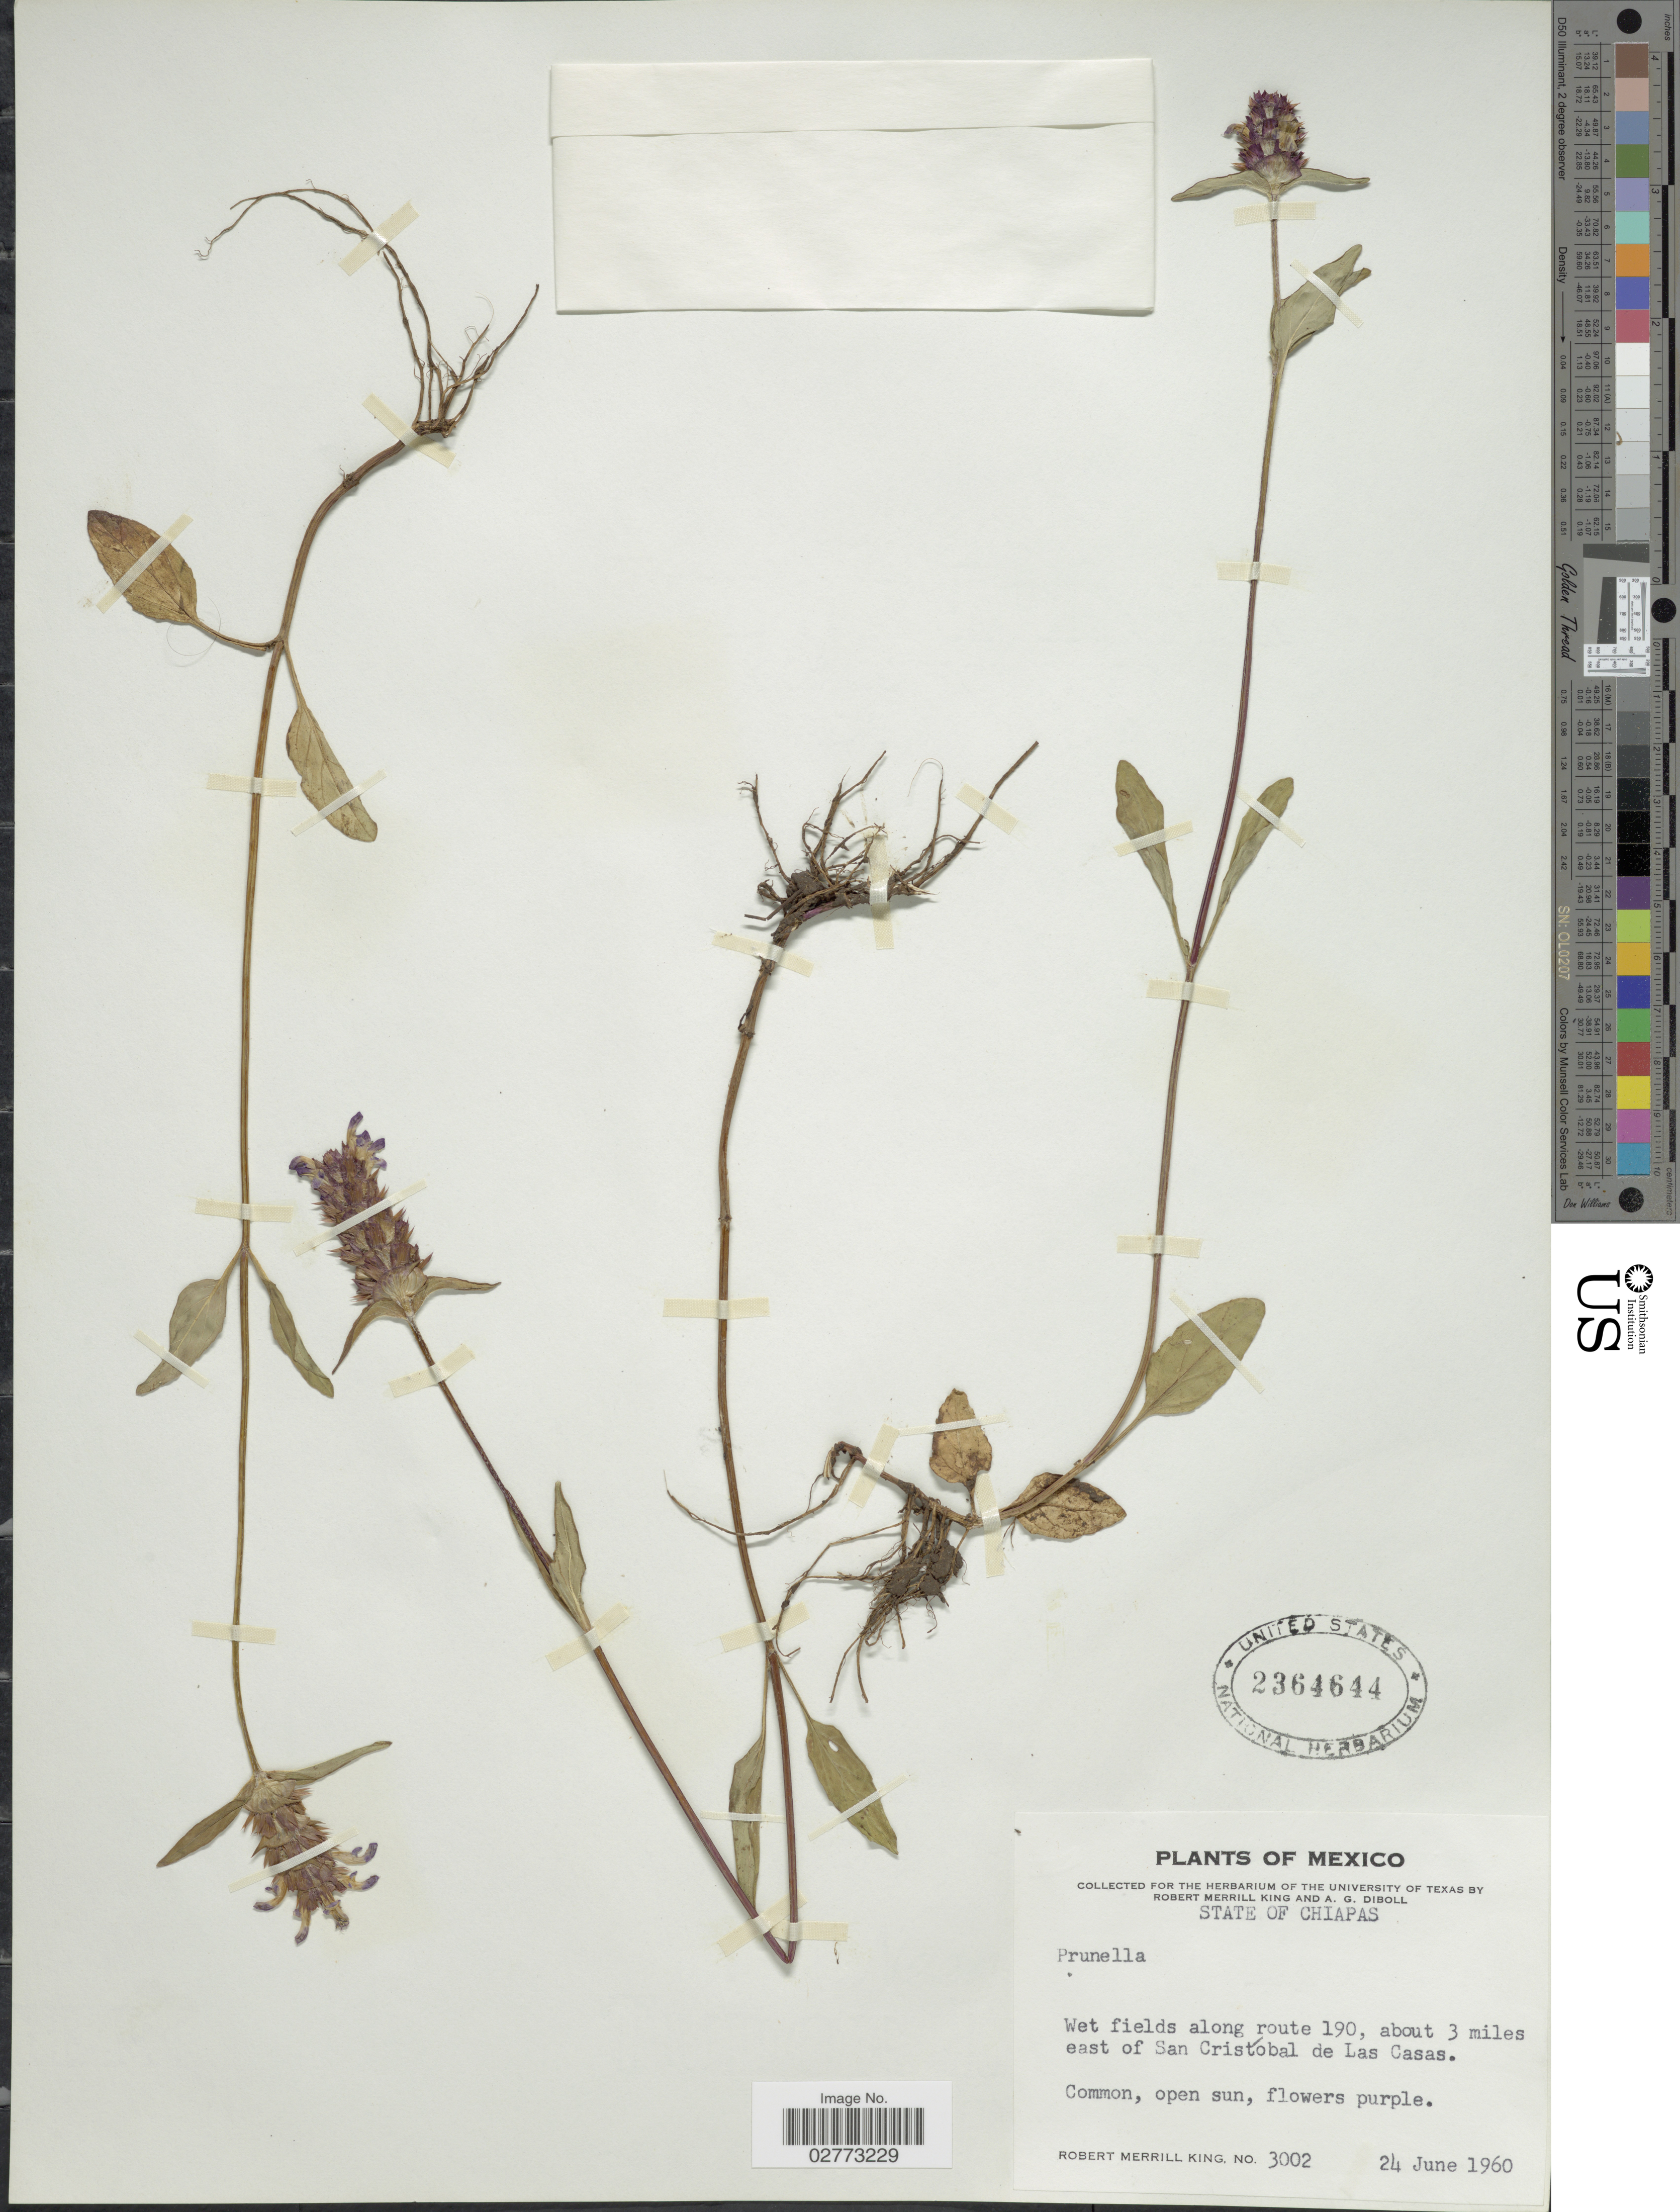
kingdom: Plantae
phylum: Tracheophyta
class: Magnoliopsida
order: Lamiales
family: Lamiaceae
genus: Prunella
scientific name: Prunella vulgaris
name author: L.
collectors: R. M. King & A. Diboll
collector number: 3002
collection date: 1960-06-24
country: Mexico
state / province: Chiapas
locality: Along route 190, about 3 miles east of San Cristóbal de Las Casas.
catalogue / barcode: US 2364644